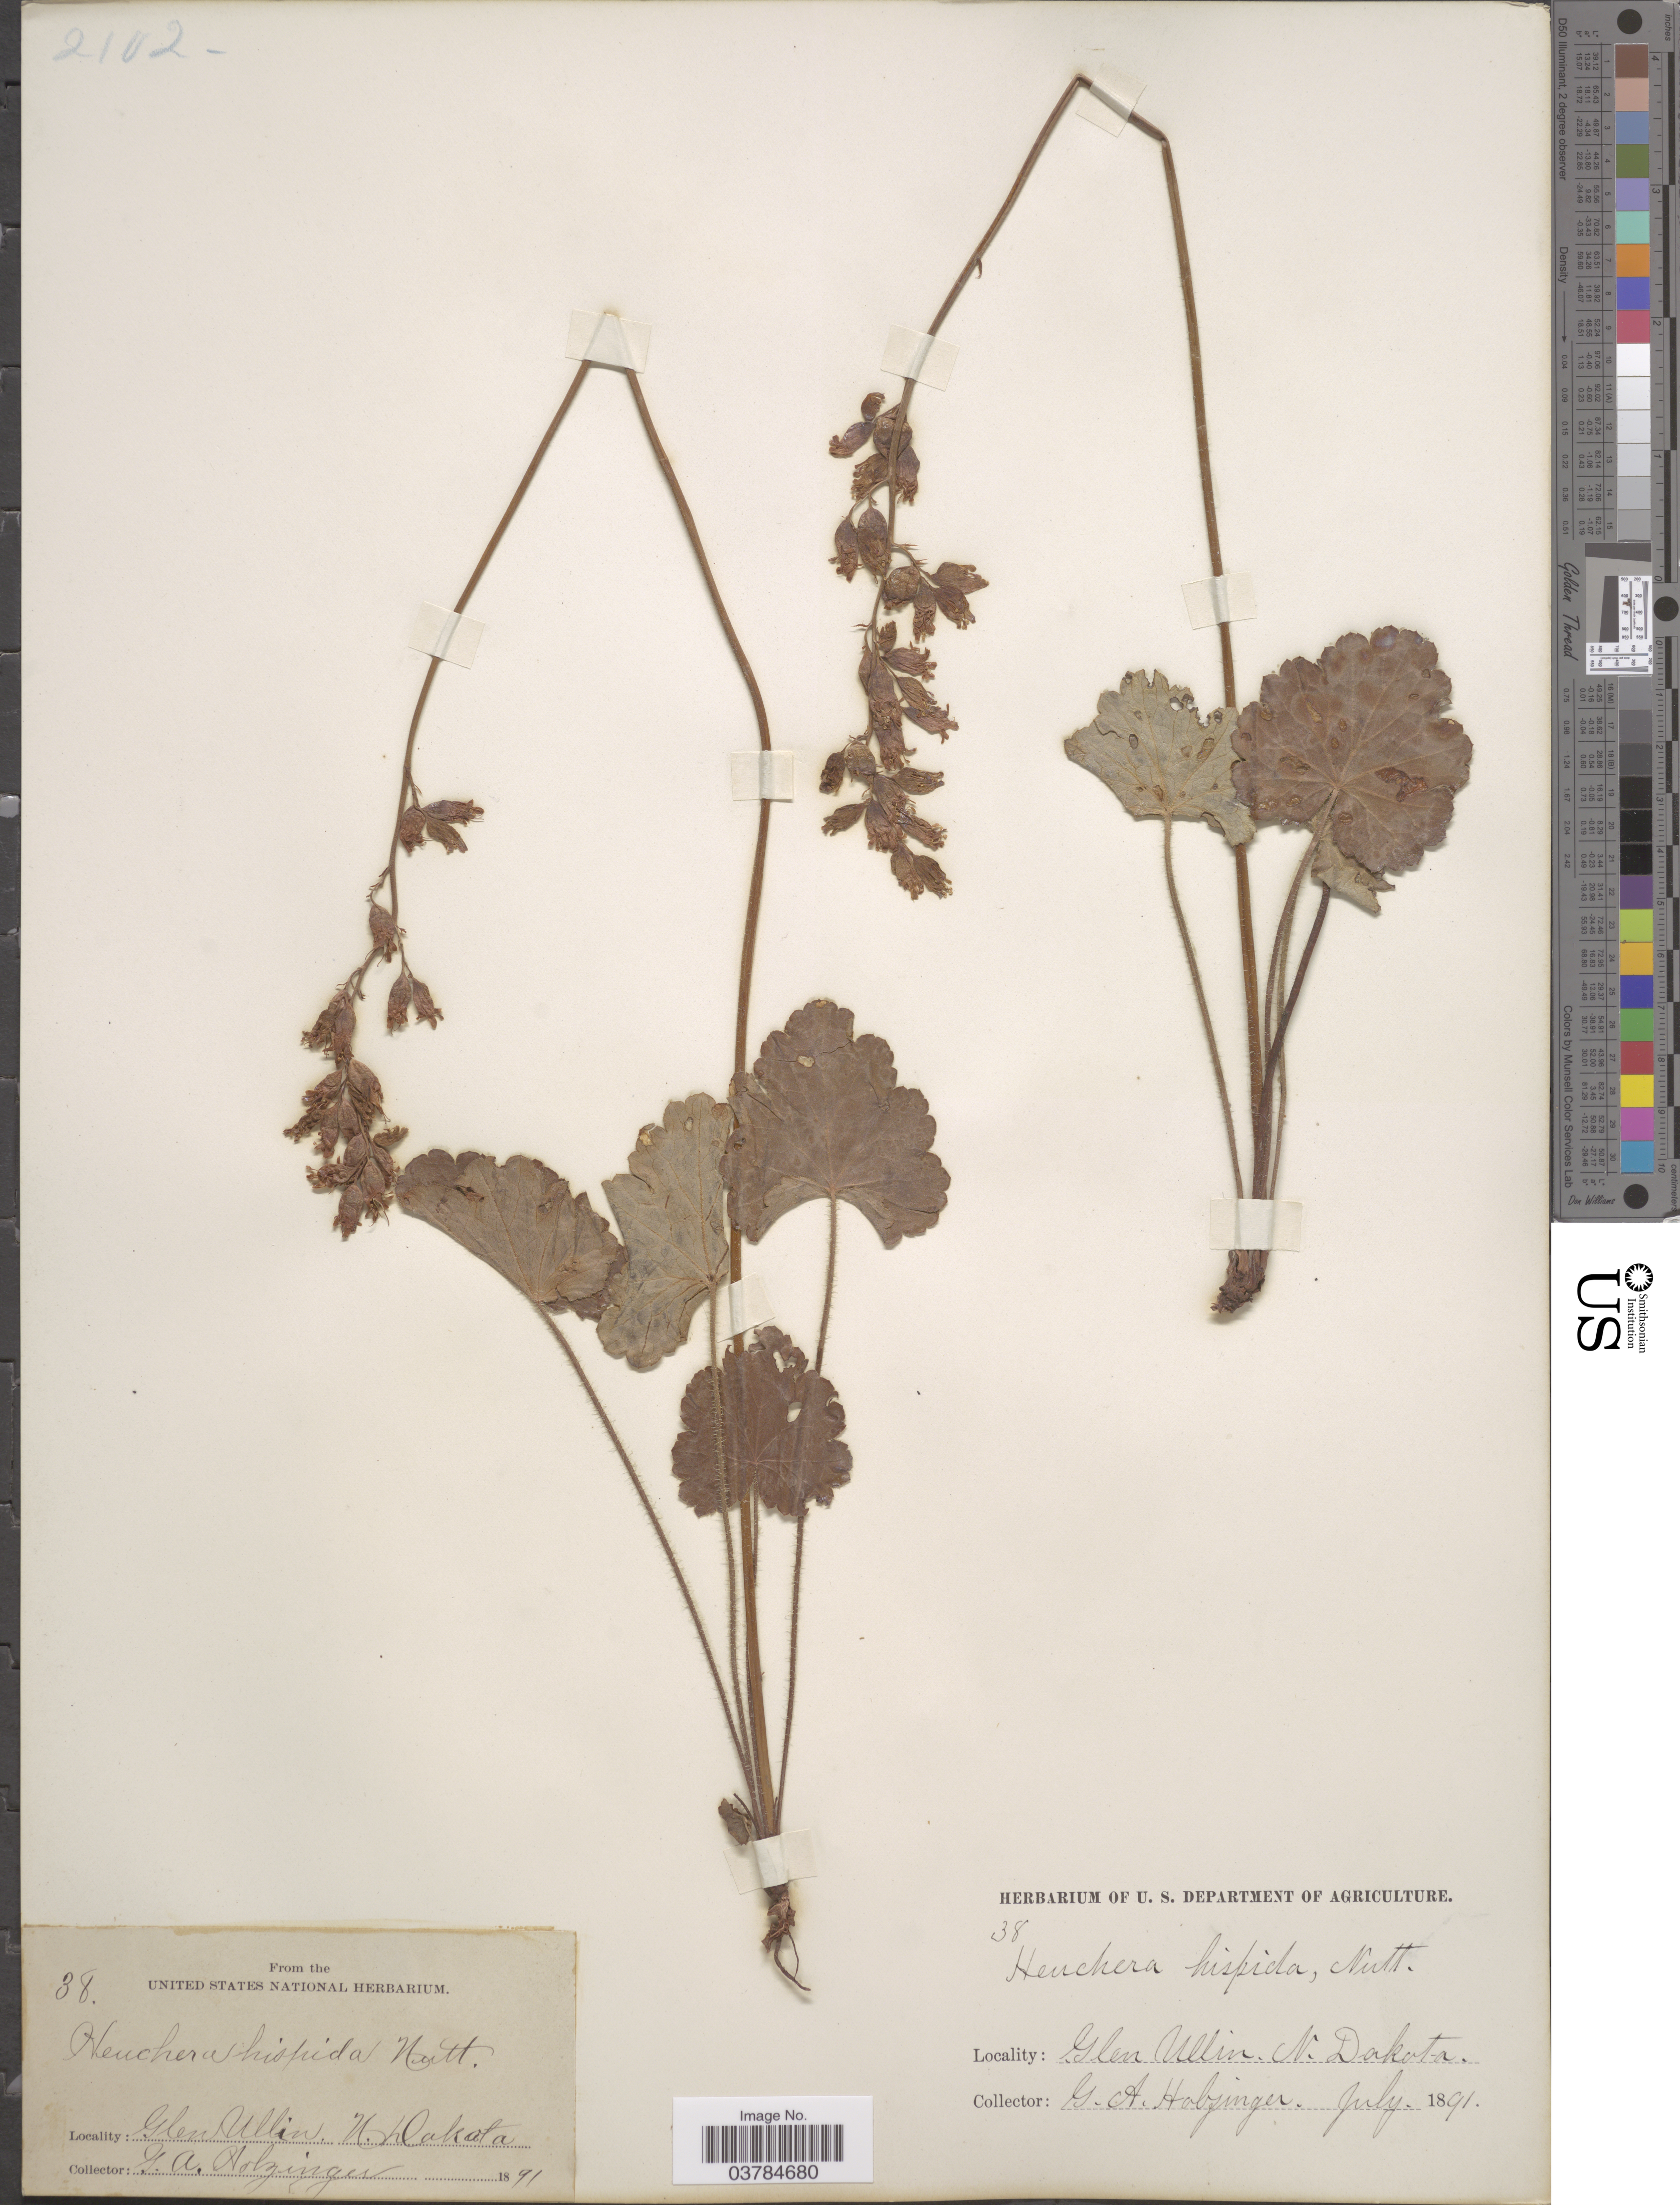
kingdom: Plantae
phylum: Tracheophyta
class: Magnoliopsida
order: Saxifragales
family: Saxifragaceae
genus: Heuchera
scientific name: Heuchera hispida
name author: Pursh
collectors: G. A. Holzinger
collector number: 38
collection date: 1891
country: United States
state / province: North Dakota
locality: Glen Ullin.